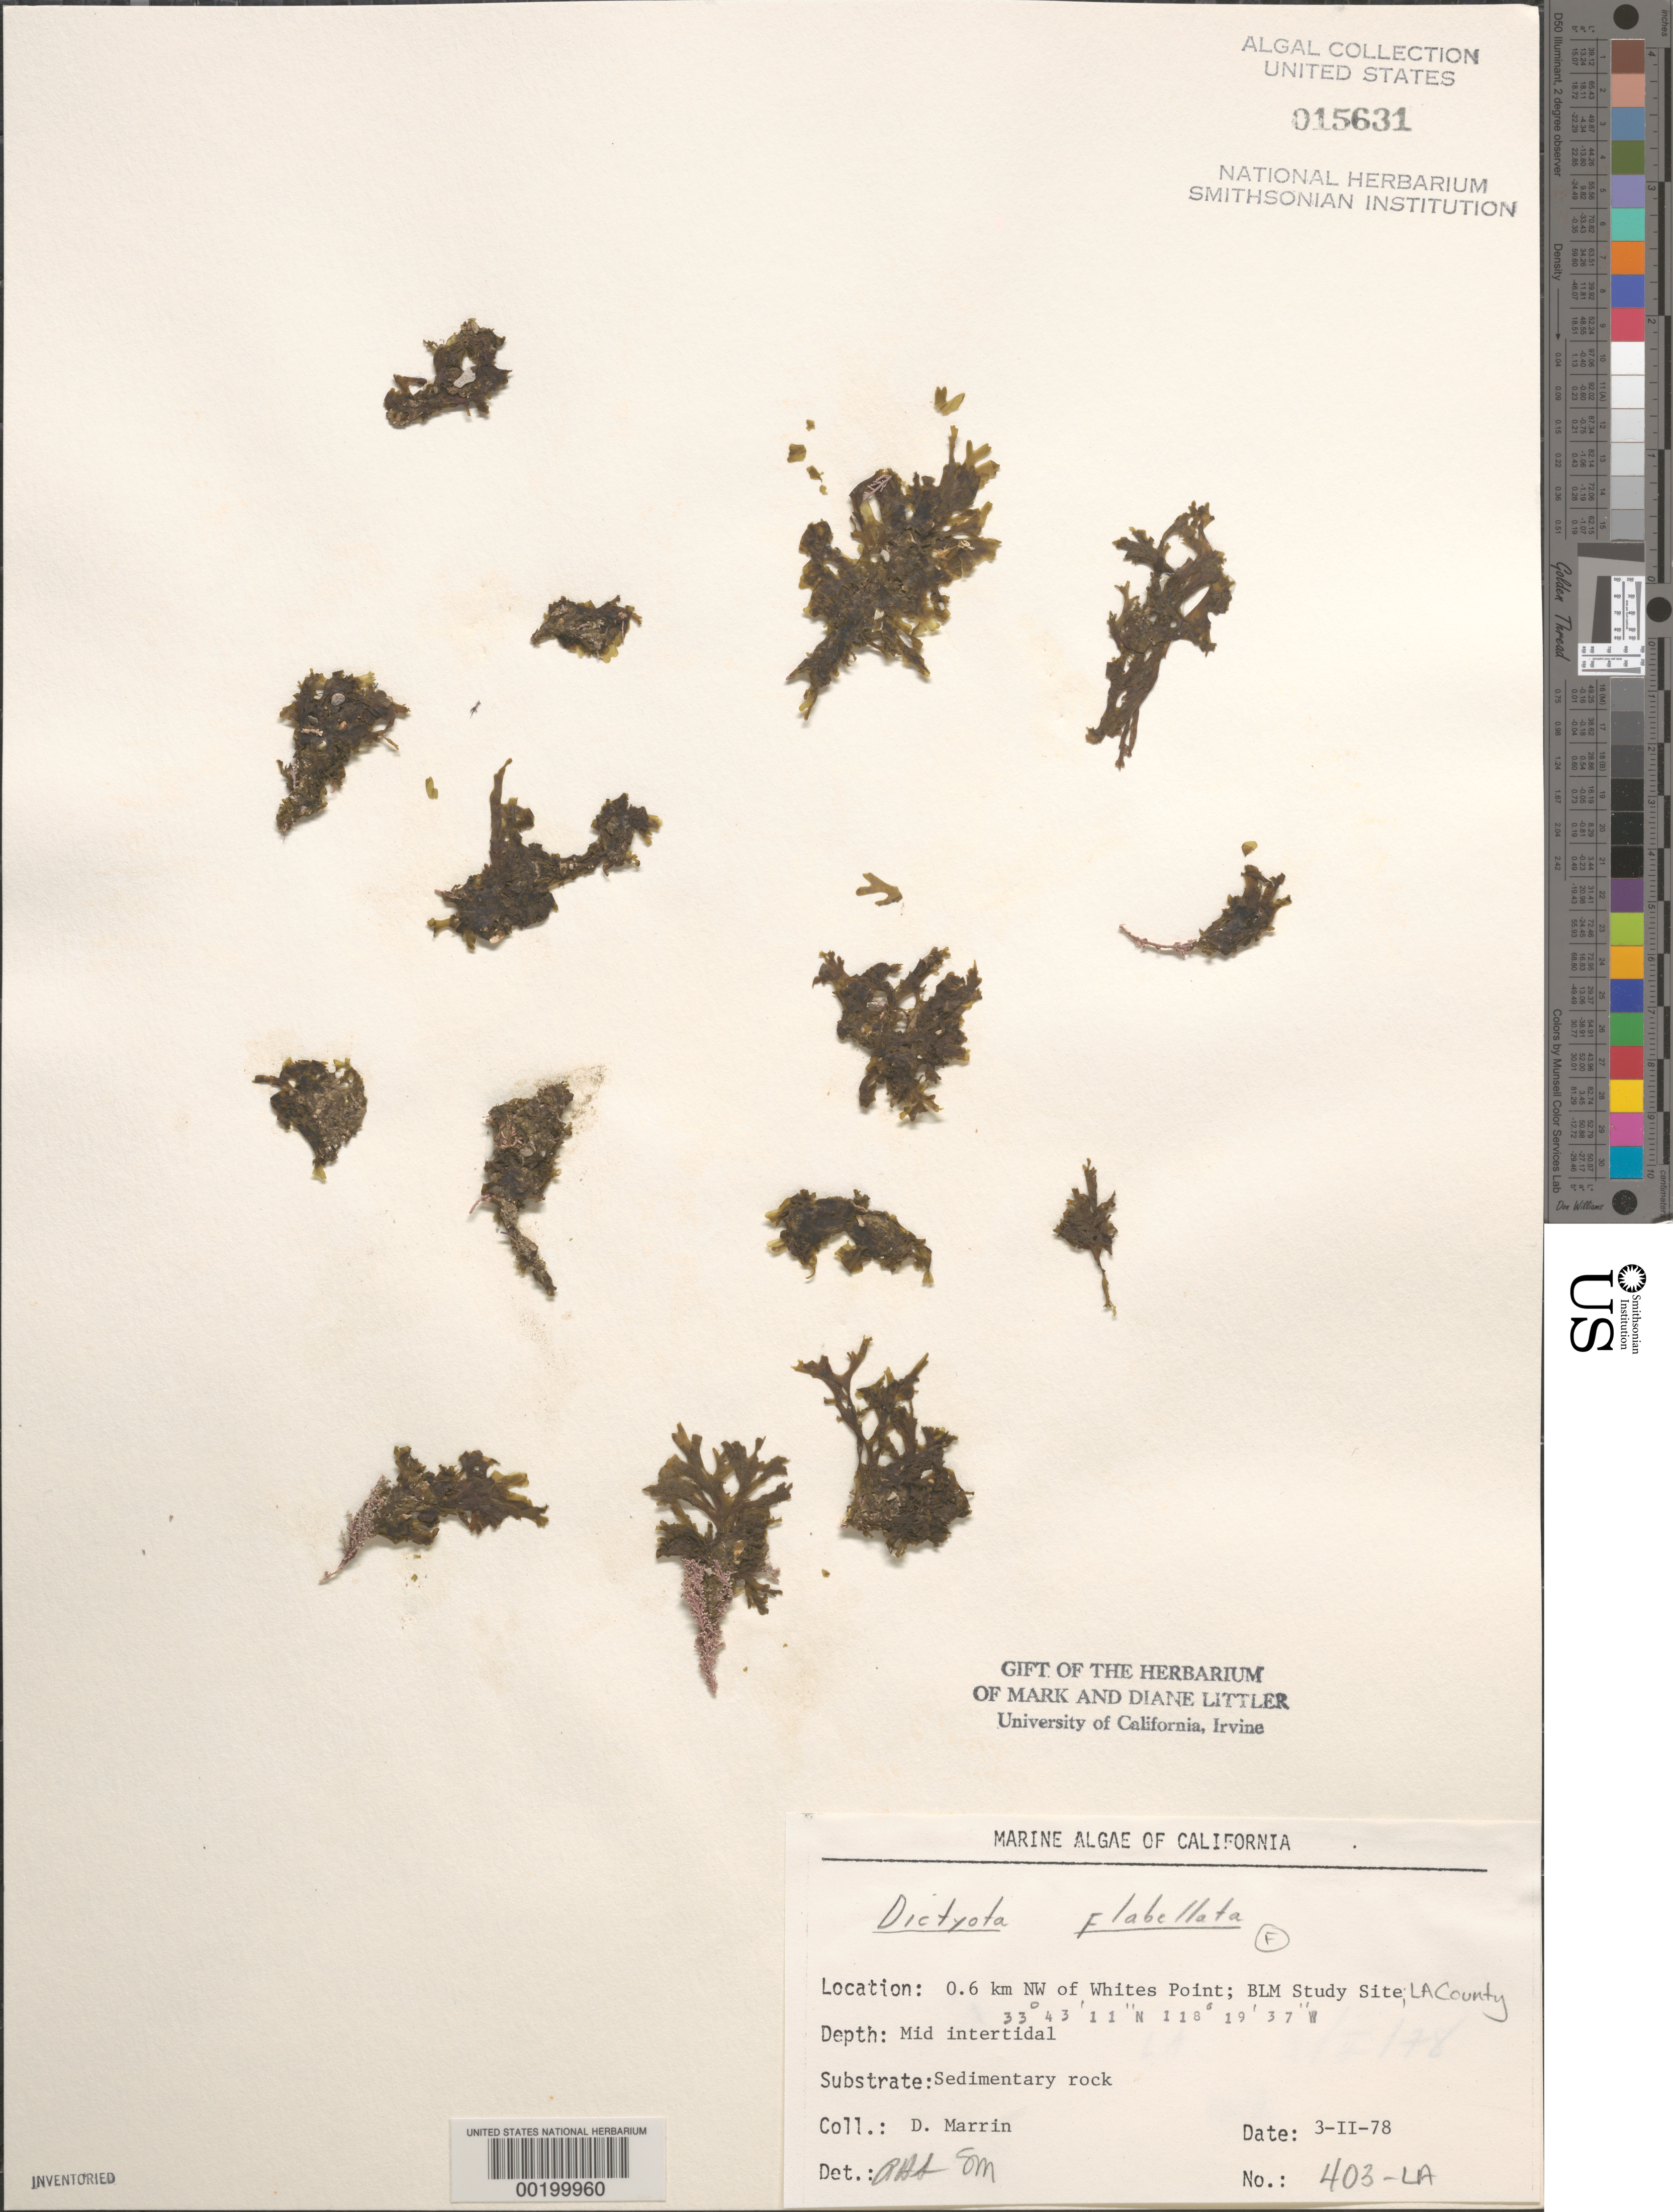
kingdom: Chromista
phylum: Ochrophyta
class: Phaeophyceae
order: Dictyotales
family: Dictyotaceae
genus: Dictyota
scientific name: Dictyota flabellata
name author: (Collins) Setch. & N.L. Gardner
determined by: Sims, Robert H.; Murray, S. N.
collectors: D. Marrin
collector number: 403-la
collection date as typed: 03 Feb 1978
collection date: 1978-02-03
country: United States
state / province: California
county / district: Los Angeles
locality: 0.6 km northwest of Whites Point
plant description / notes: BLM-SOCALBIGHT Rocky Intertidal Survey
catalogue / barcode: US 15631